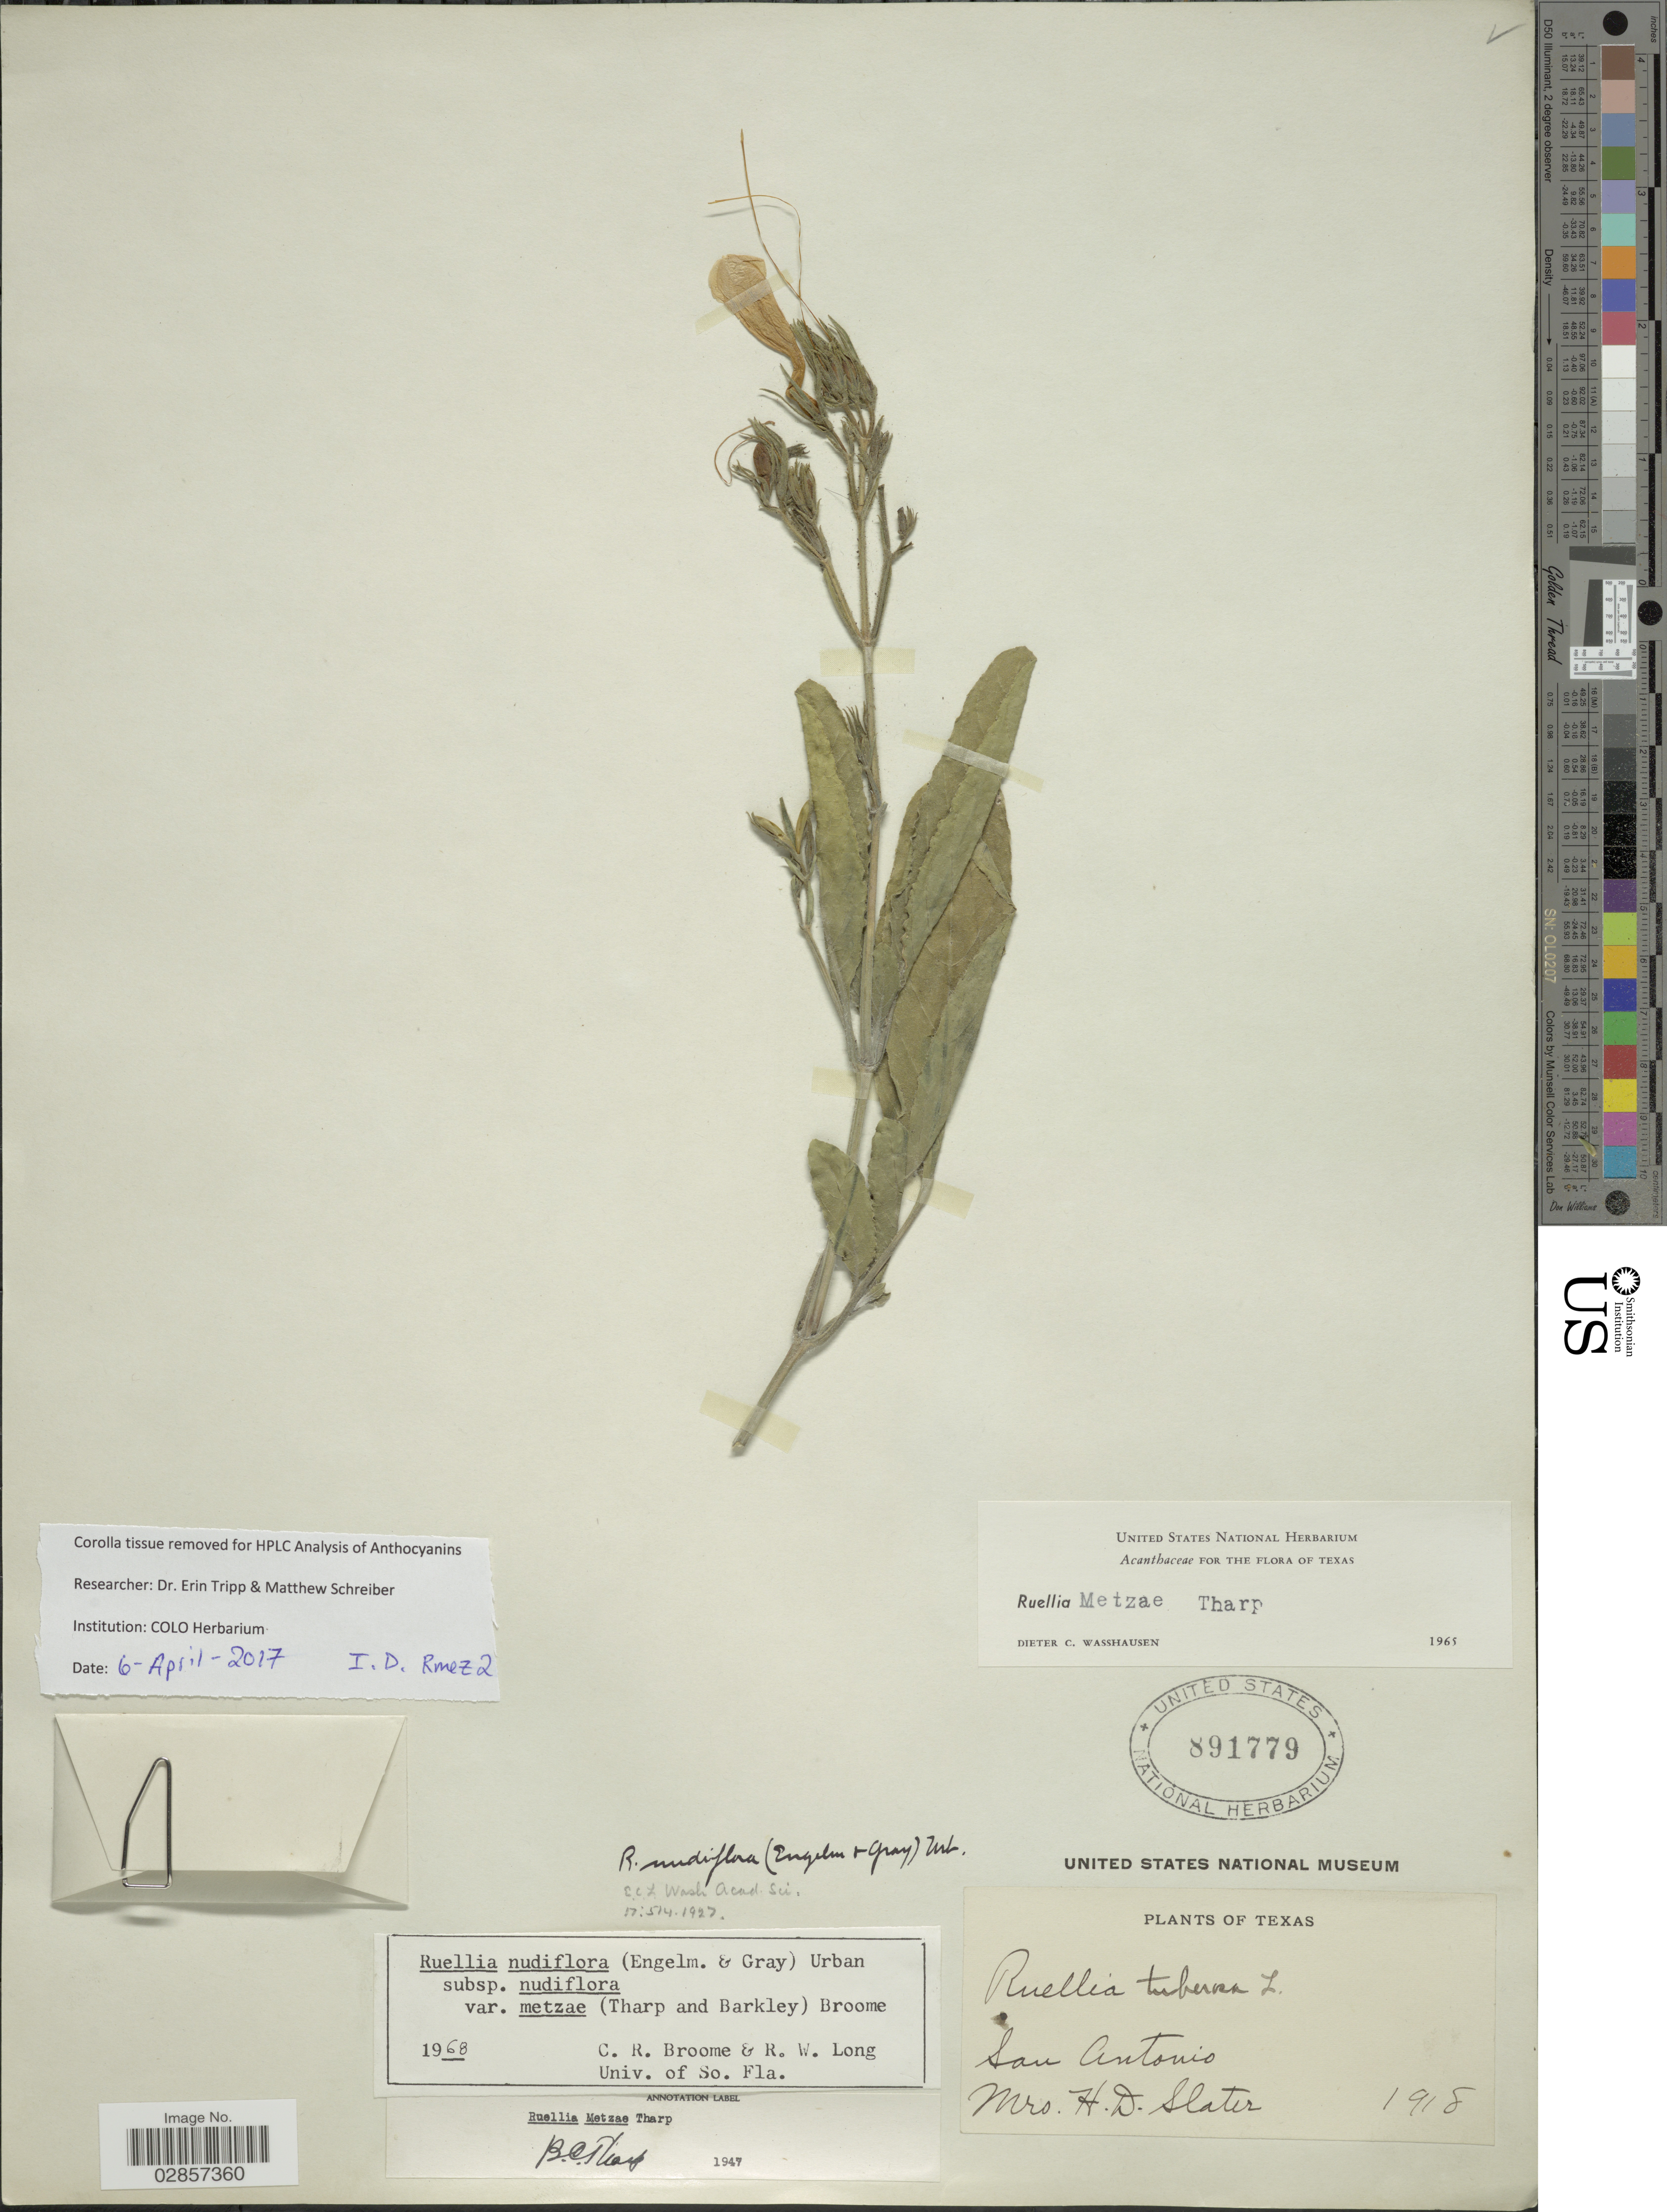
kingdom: Plantae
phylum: Tracheophyta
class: Magnoliopsida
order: Lamiales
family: Acanthaceae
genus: Ruellia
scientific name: Ruellia metziae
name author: Tharp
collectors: H. Slater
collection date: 1918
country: United States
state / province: Texas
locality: San Antonio.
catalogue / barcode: US 891779